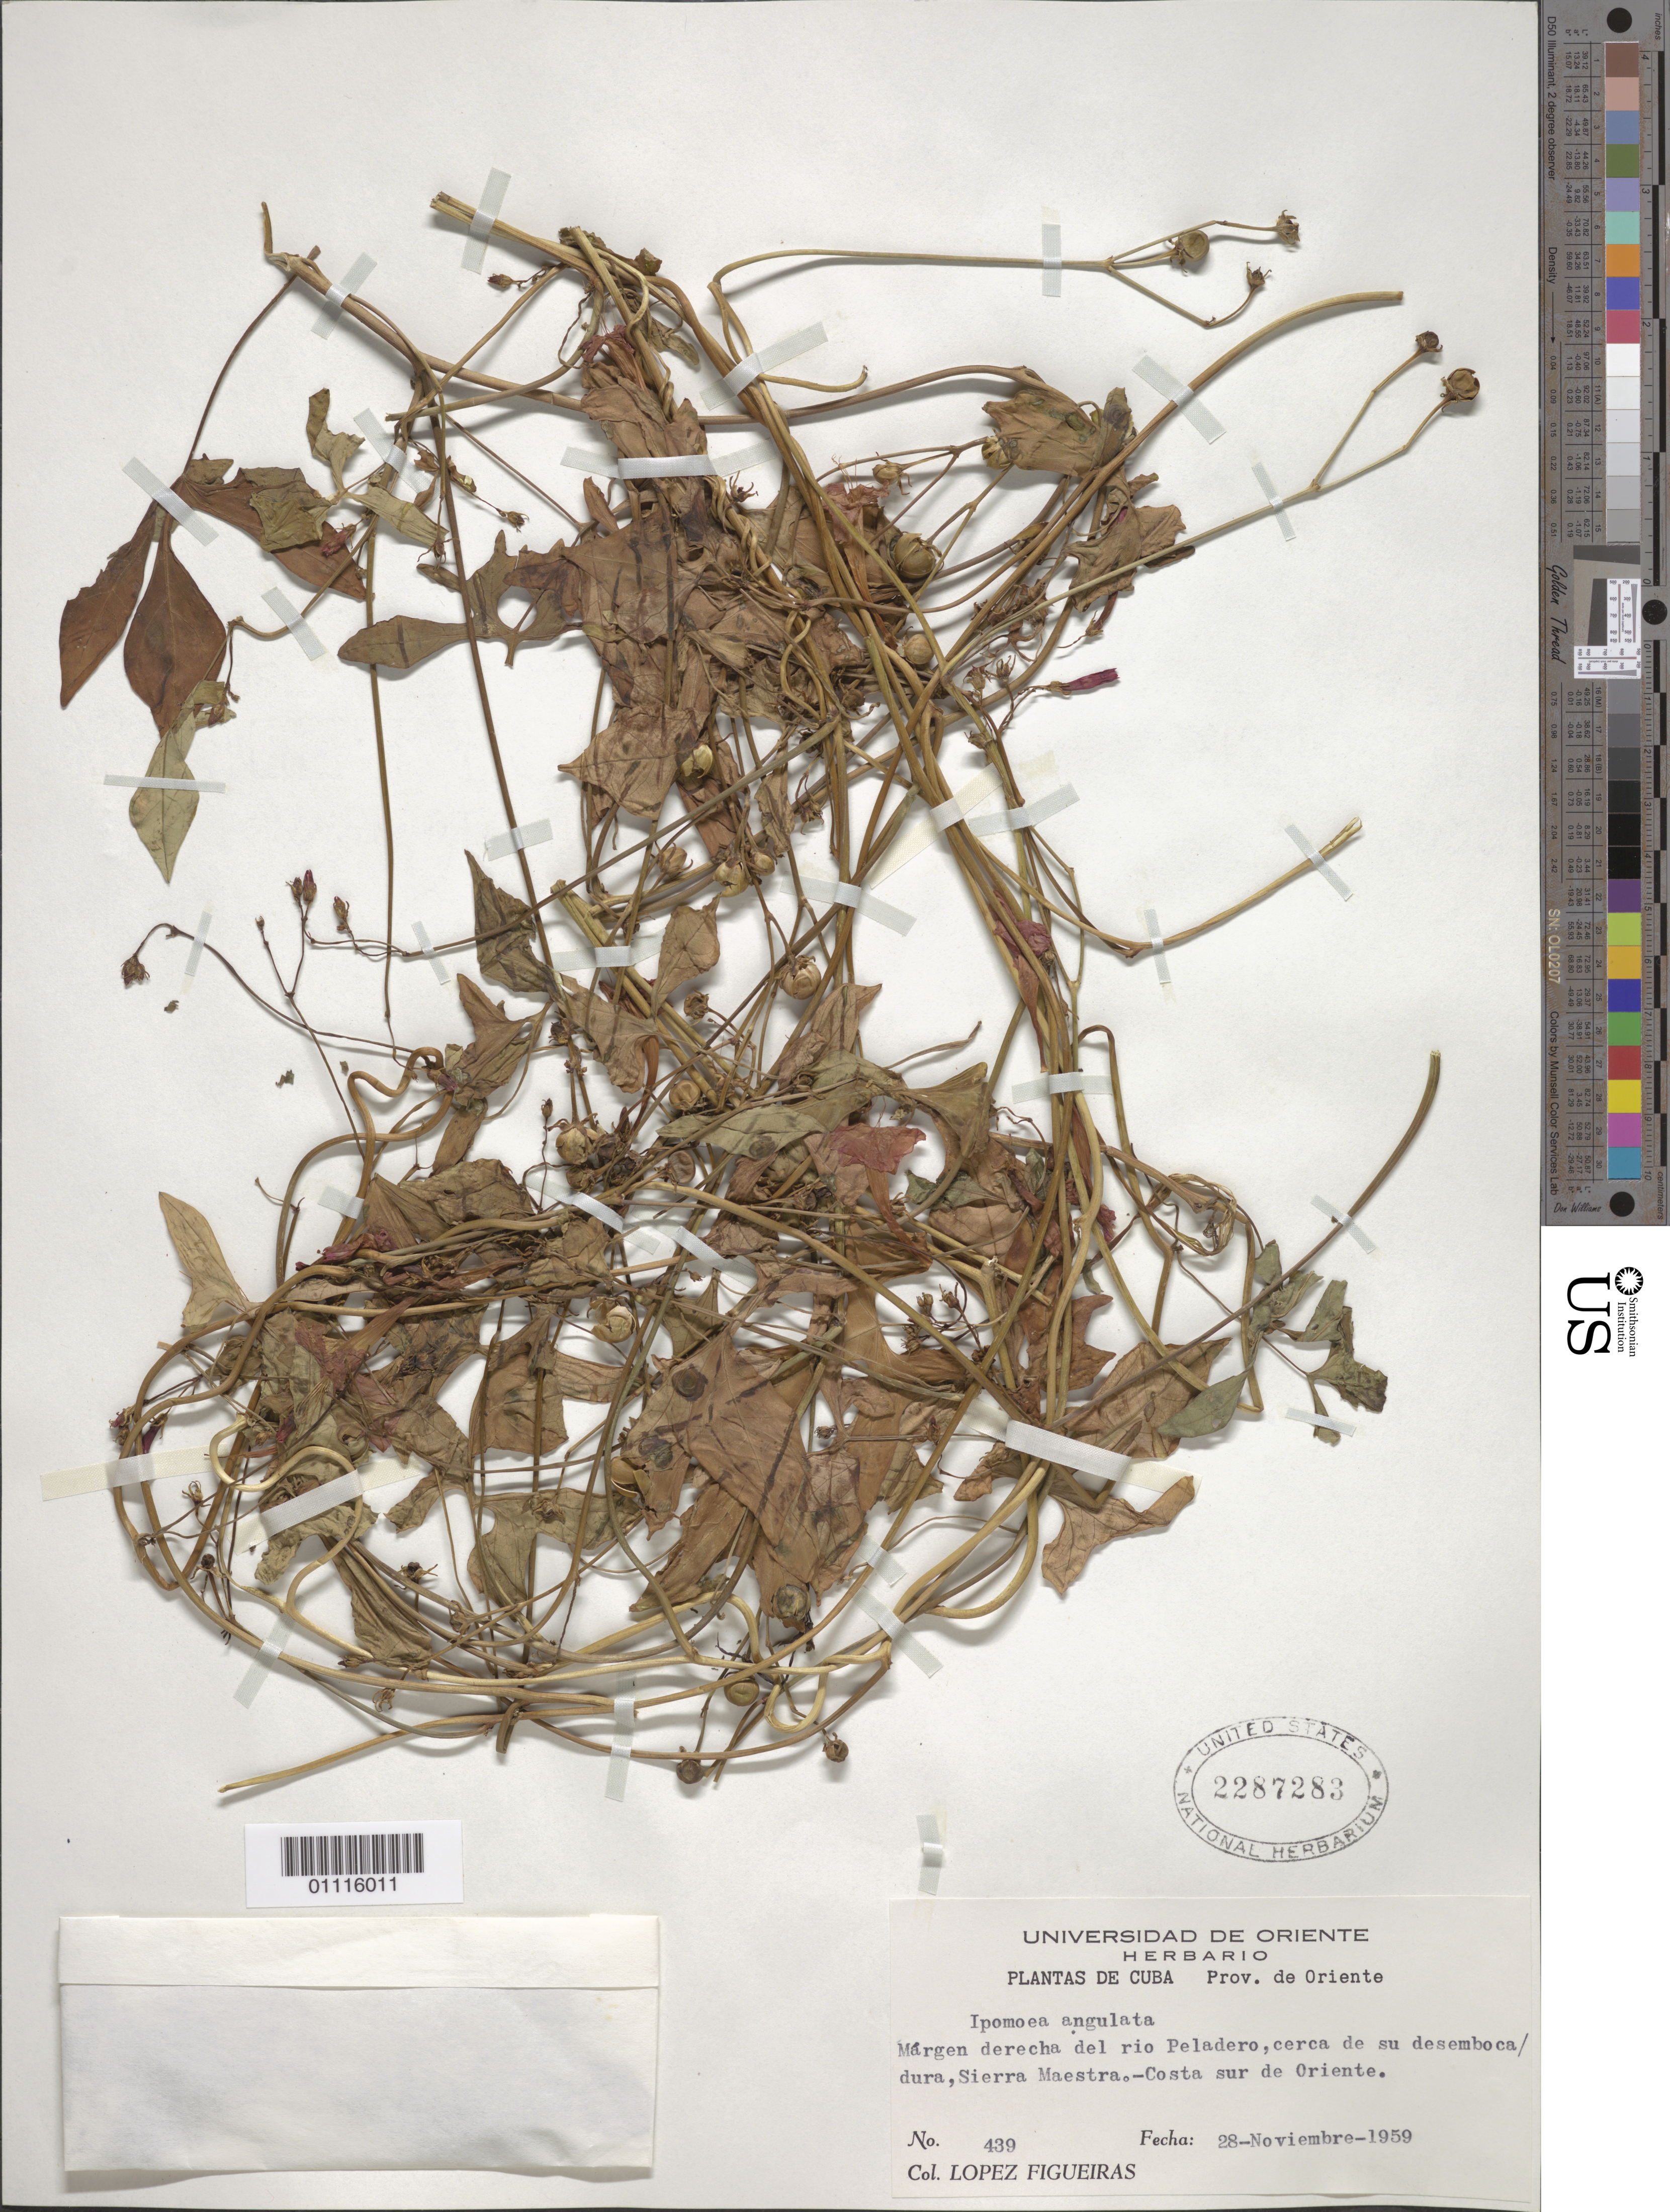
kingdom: Plantae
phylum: Tracheophyta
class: Magnoliopsida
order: Solanales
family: Convolvulaceae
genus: Ipomoea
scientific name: Ipomoea hederifolia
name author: L.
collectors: M. López Figueiras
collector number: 439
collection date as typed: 28 Nov 1959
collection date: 1959-11-28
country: Cuba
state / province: Santiago de Cuba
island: Cuba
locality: Margen derecha del rio Peladero, cerca de su desemboca/dura, Sierra Maestra-Costa sur de Oriente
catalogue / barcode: US 2287283